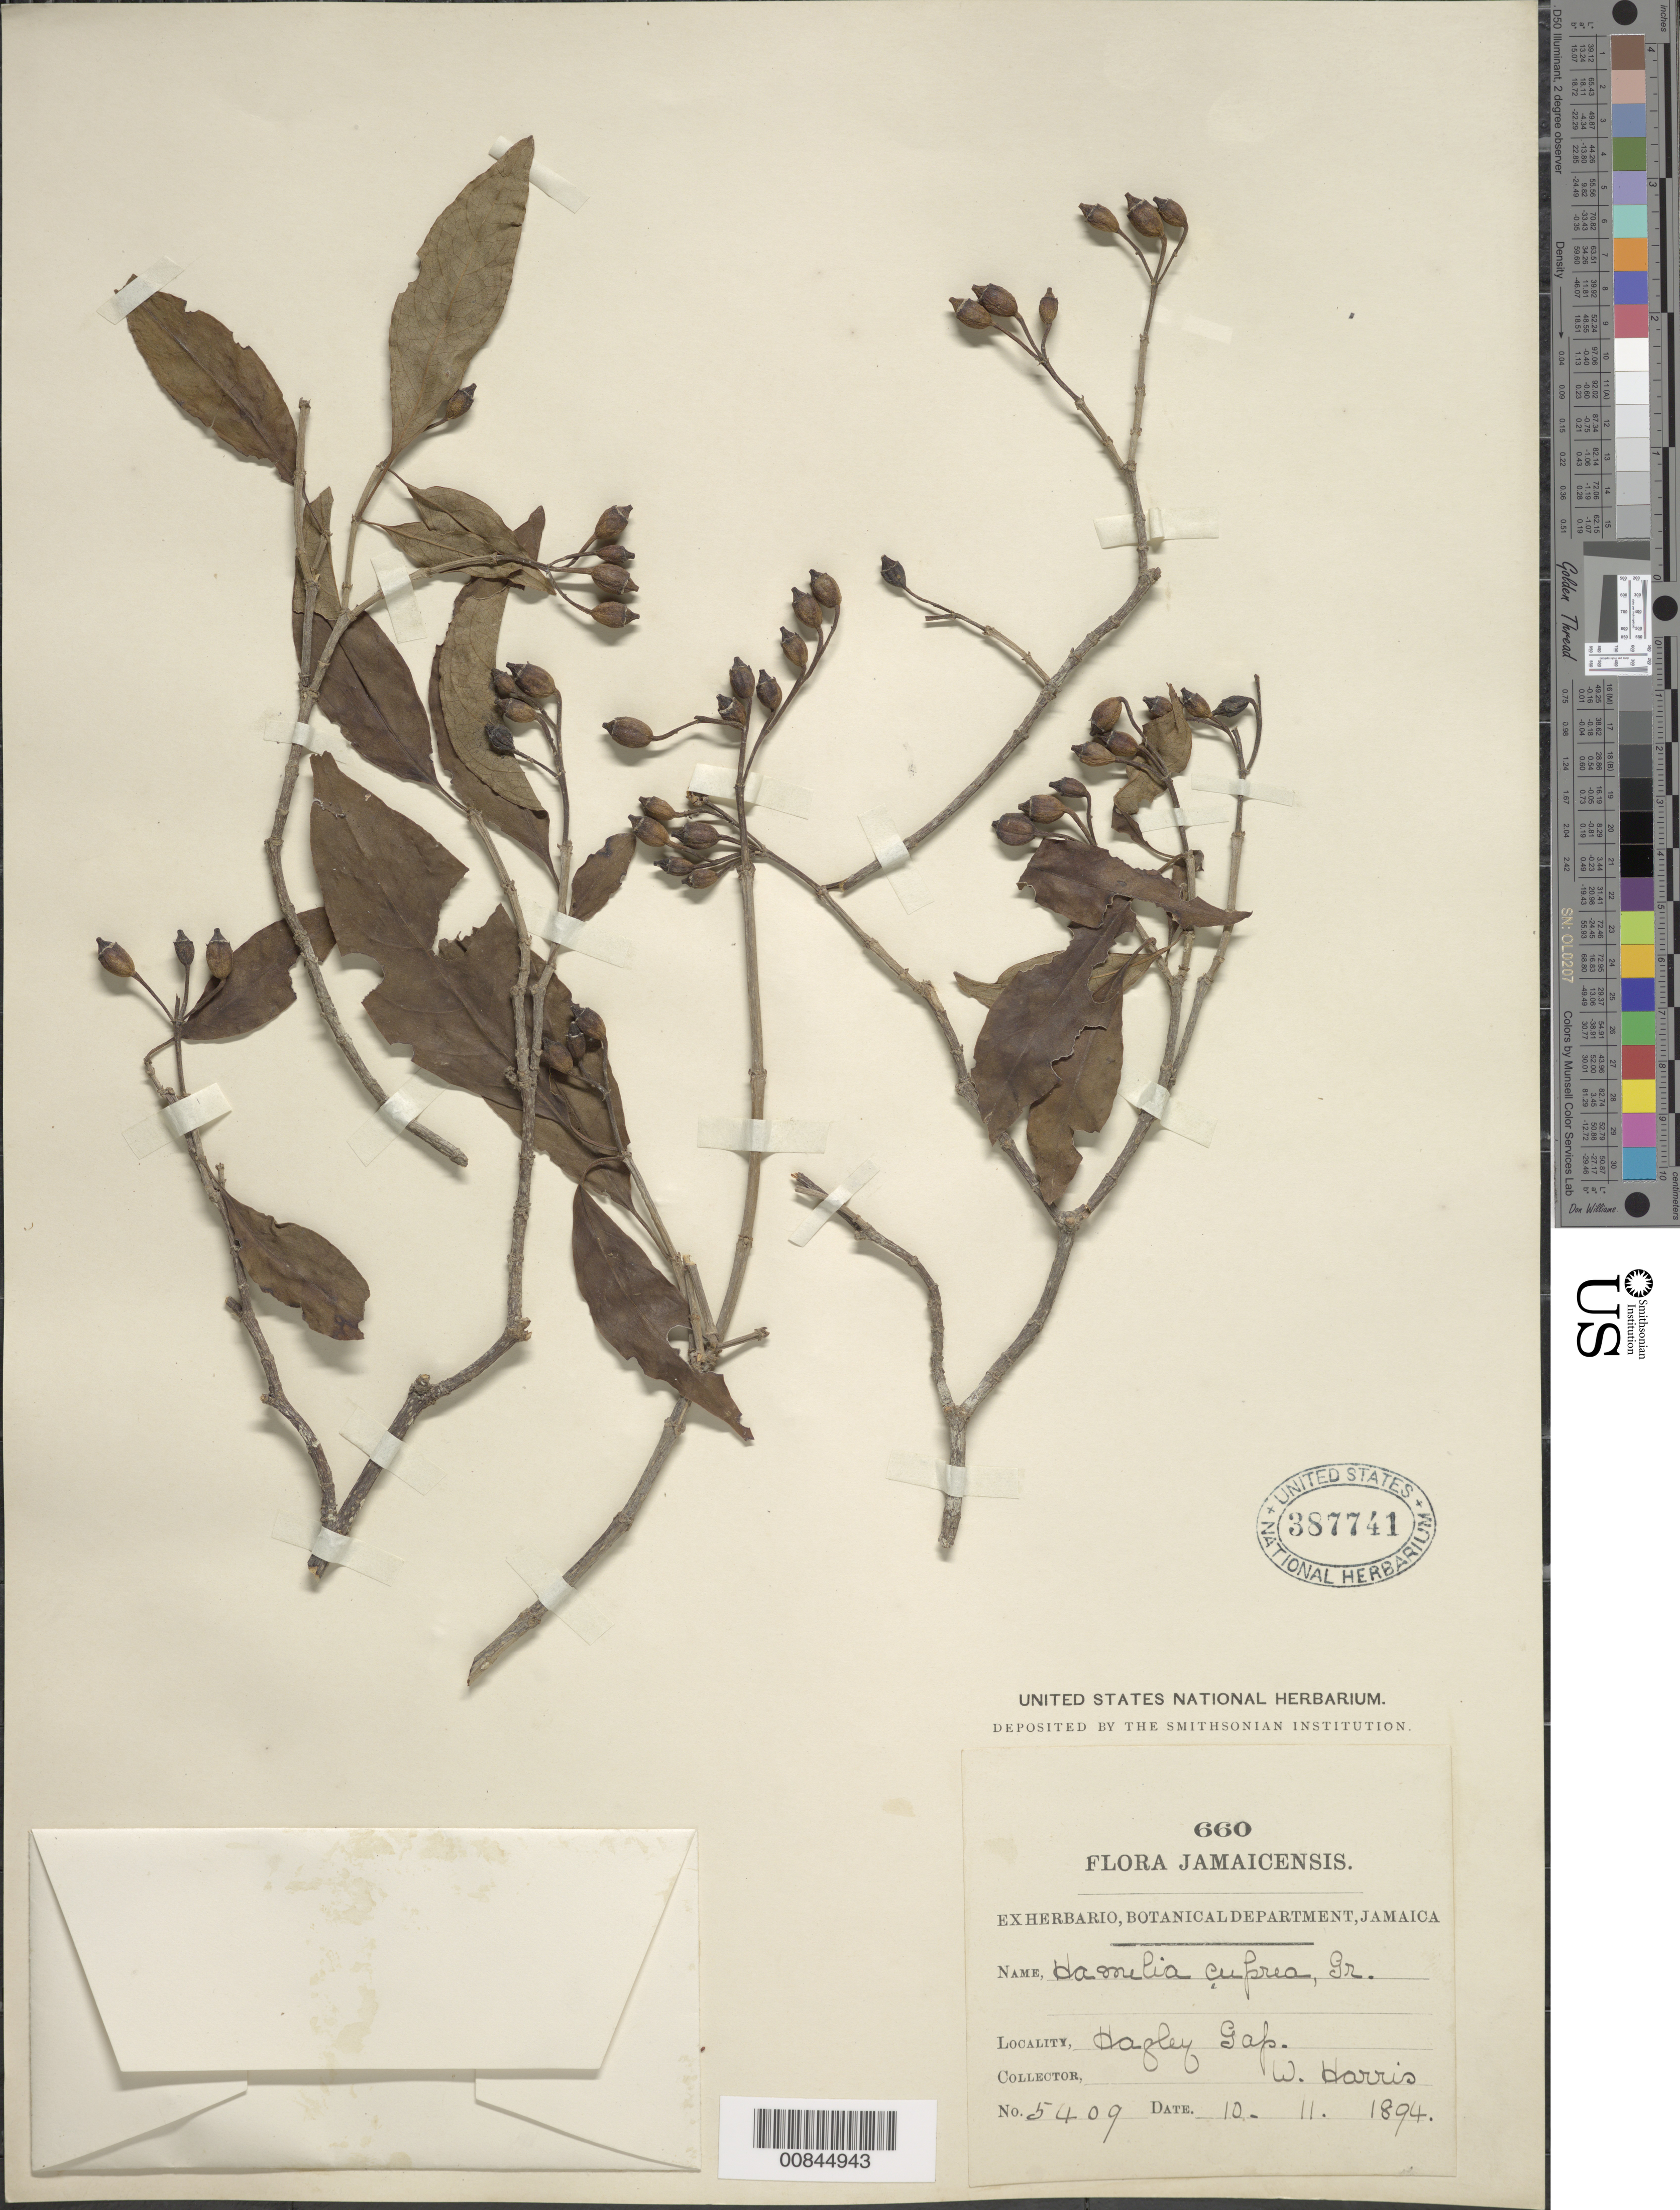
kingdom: Plantae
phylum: Tracheophyta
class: Magnoliopsida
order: Gentianales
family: Rubiaceae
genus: Hamelia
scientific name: Hamelia ventricosa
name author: Sw.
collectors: W. H. Harris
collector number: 5409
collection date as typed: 10 Nov 1894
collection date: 1894-11-10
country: Jamaica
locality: Hagley Gap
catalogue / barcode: US 387741